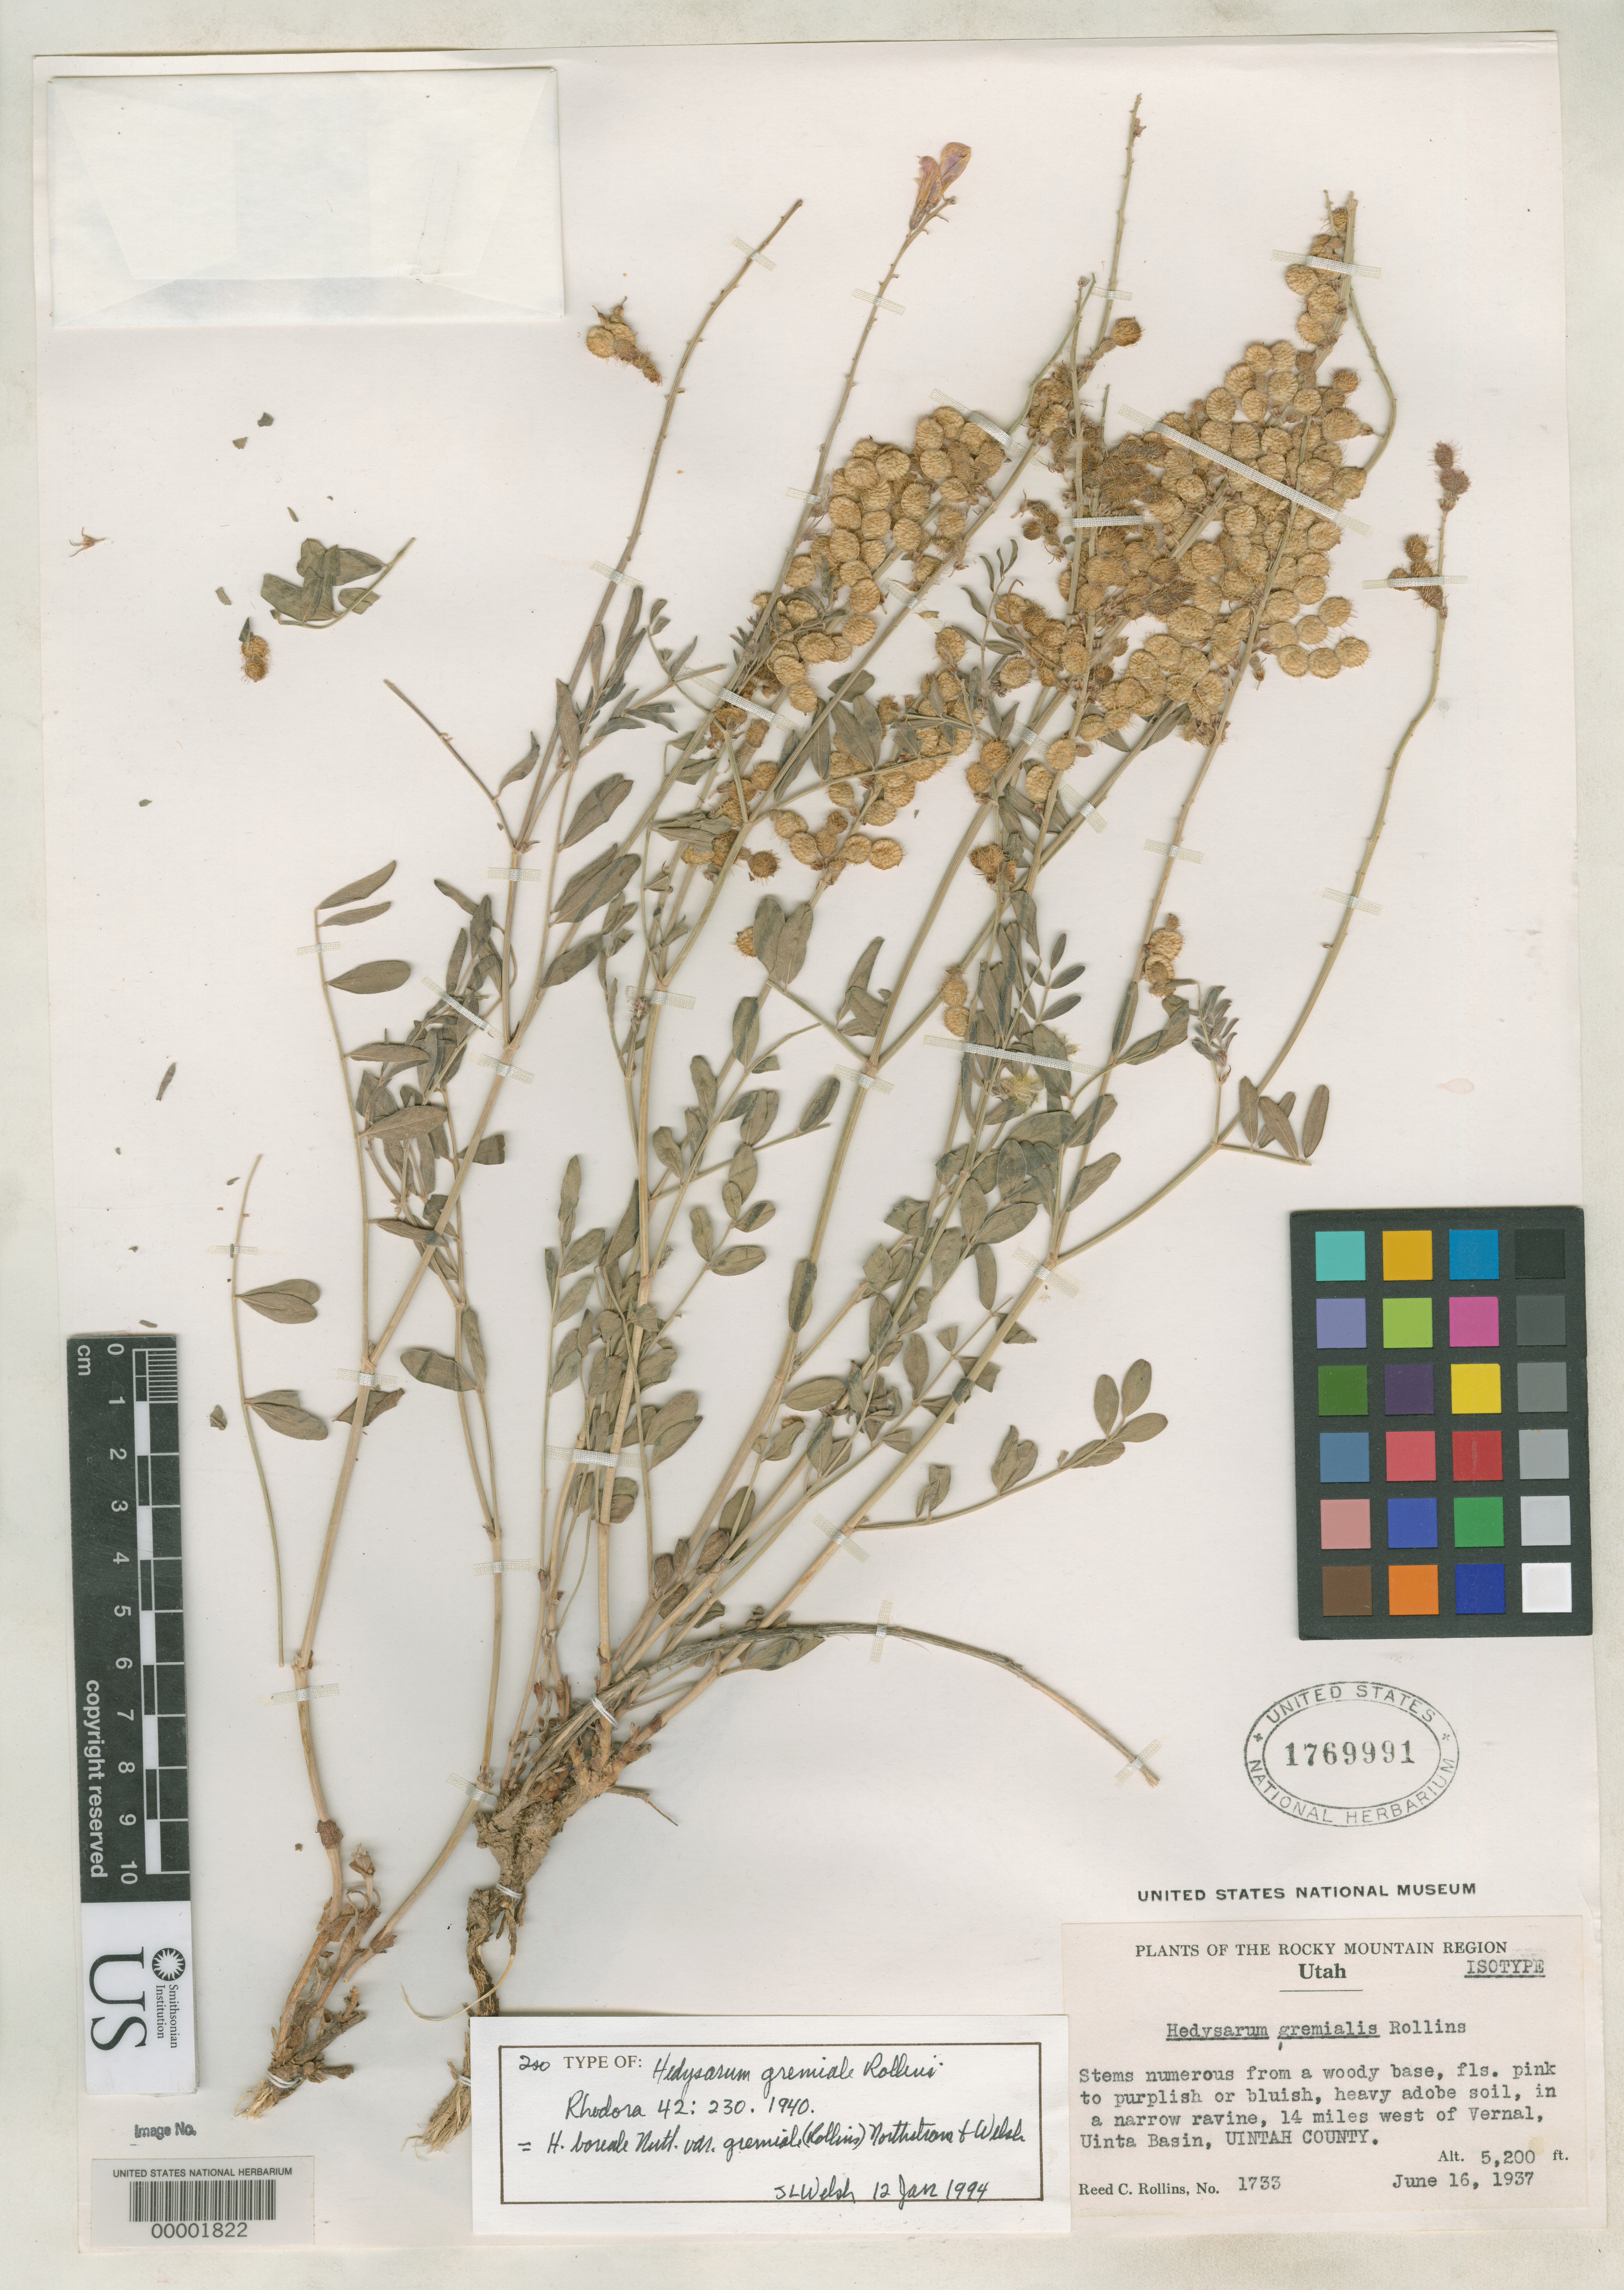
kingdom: Plantae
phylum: Tracheophyta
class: Magnoliopsida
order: Fabales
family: Fabaceae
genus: Hedysarum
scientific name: Hedysarum gremiale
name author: Rollins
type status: Isotype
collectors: R. C. Rollins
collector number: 1733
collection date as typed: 16 Jun 1937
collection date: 1937-06-16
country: United States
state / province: Utah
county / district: Uintah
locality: Uintah basin, 14 mi W of Vernal.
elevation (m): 1585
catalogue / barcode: US 1769991